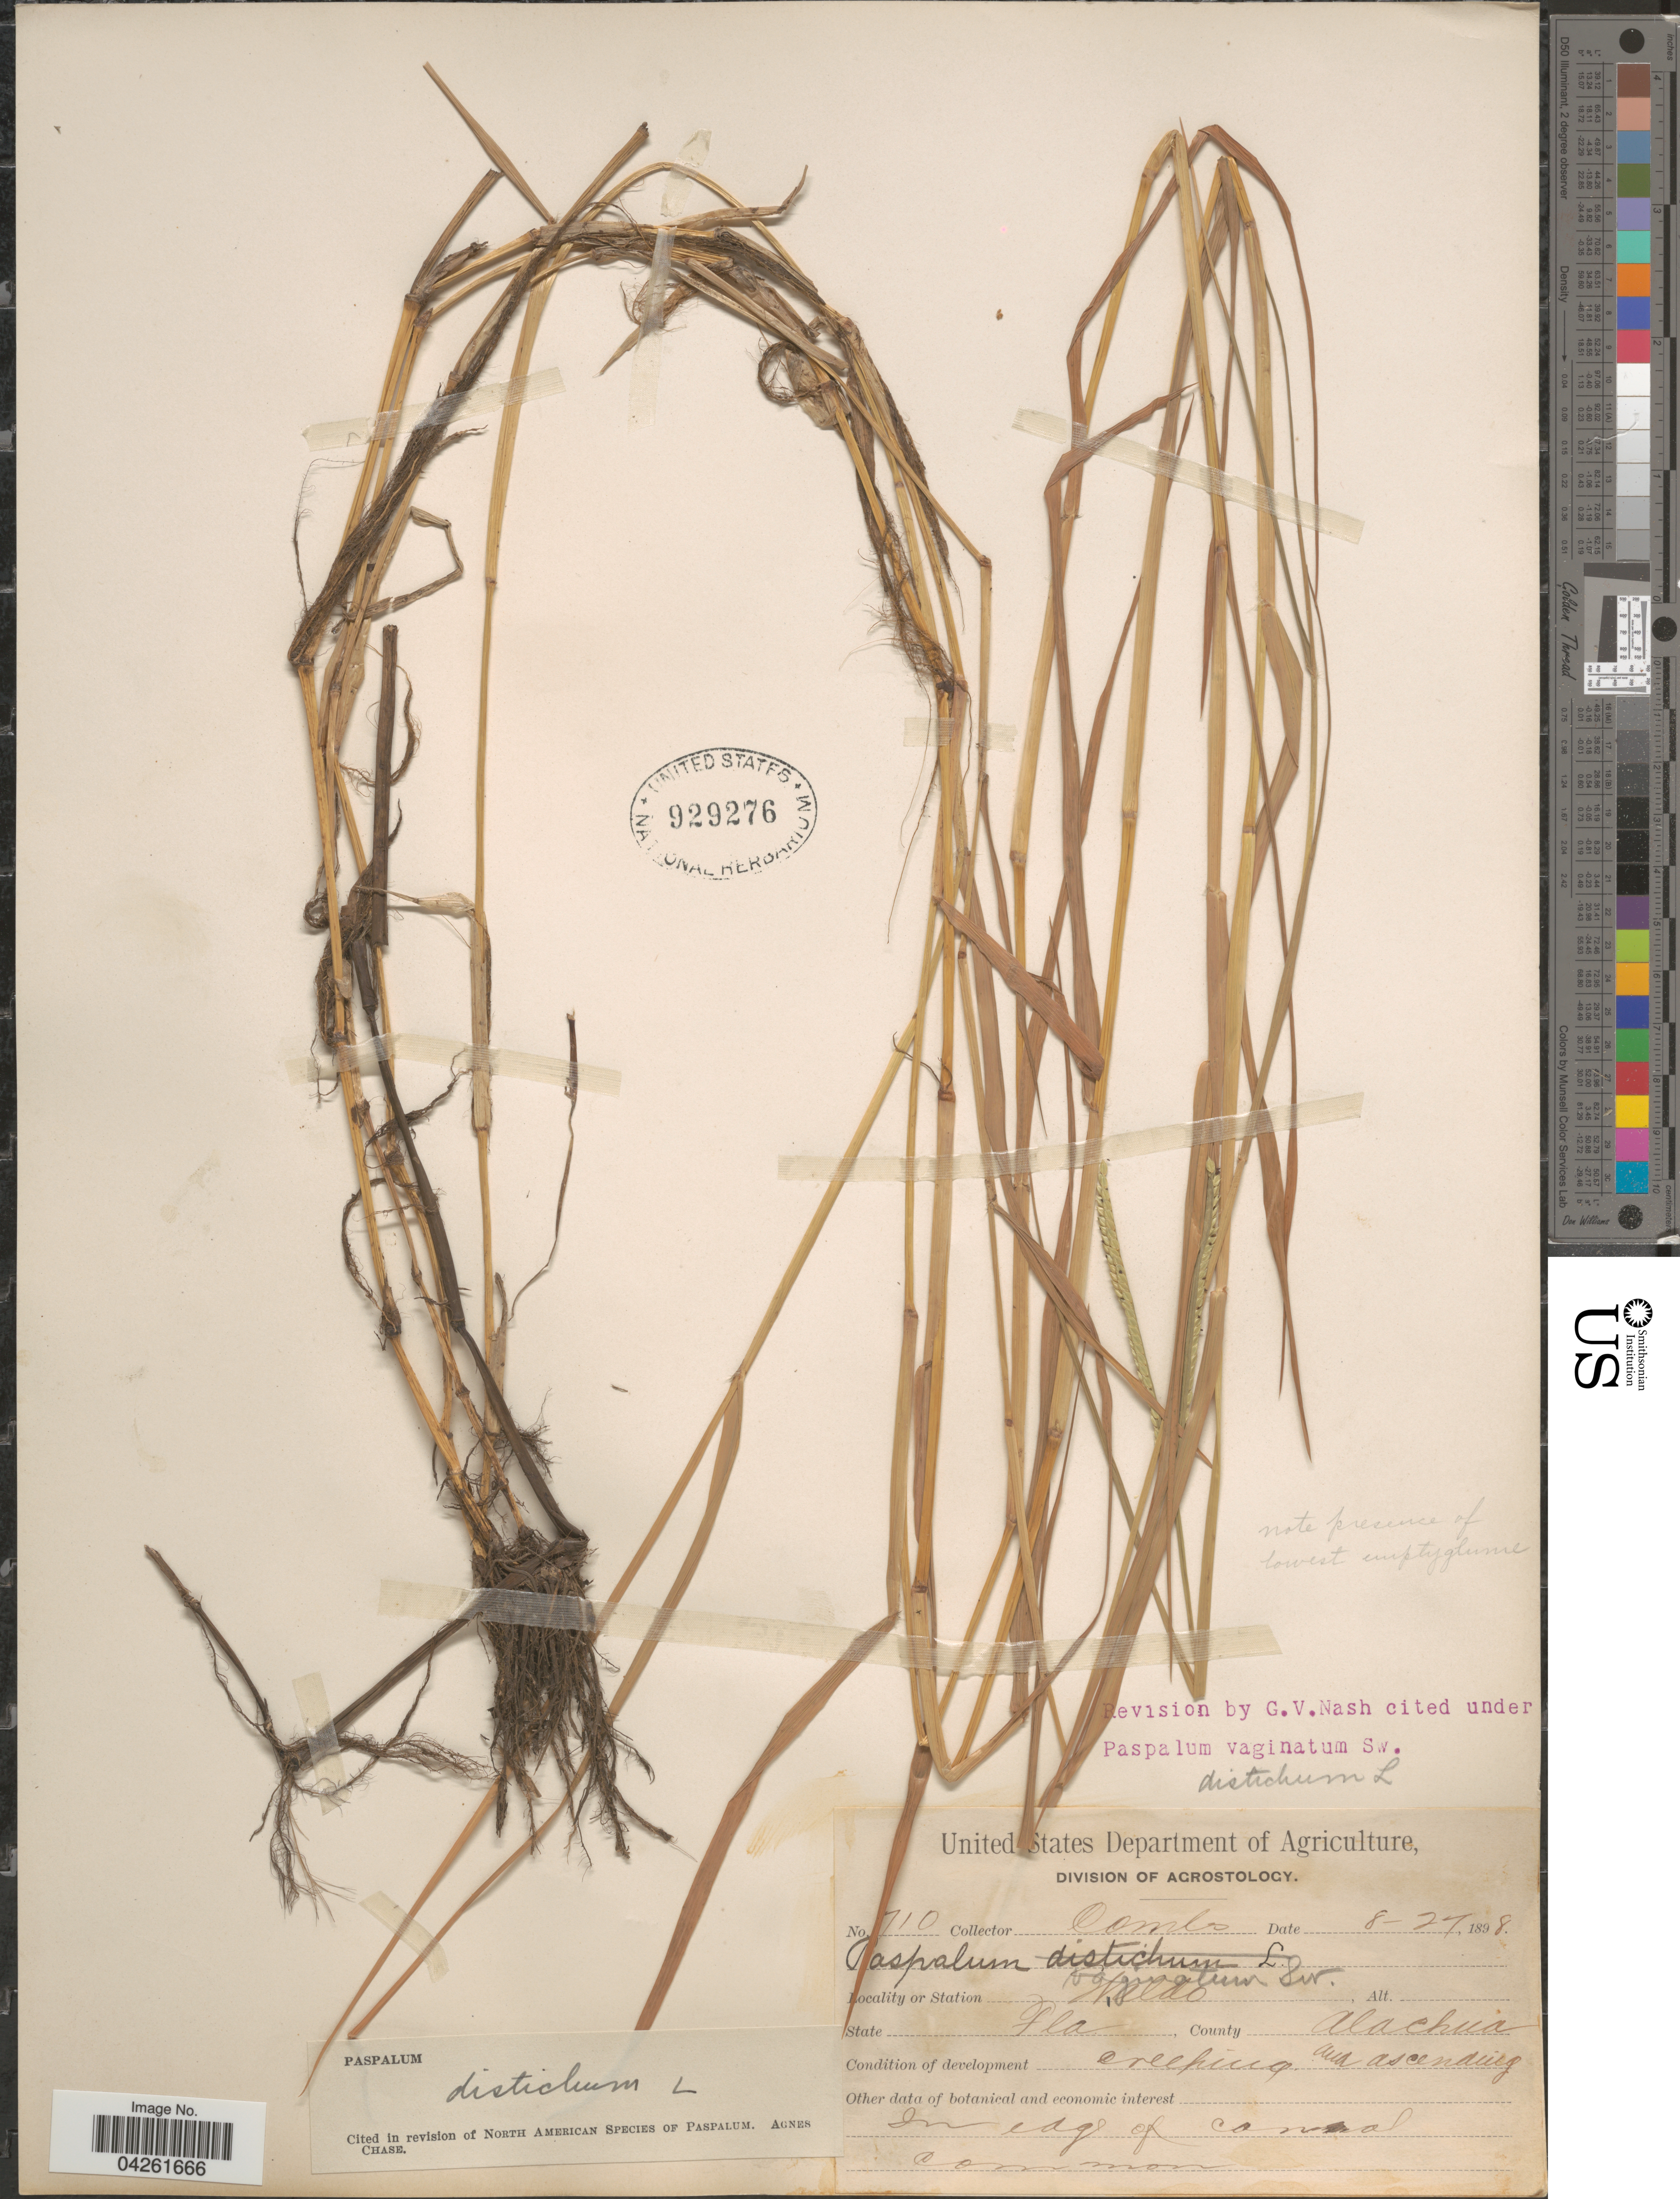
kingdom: Plantae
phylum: Tracheophyta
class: Liliopsida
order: Poales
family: Poaceae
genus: Paspalum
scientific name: Paspalum distichum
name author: L.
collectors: -. Combs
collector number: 710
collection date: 1898-08-27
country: United States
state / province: Florida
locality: Waldo. County Alachua.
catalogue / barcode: US 929276